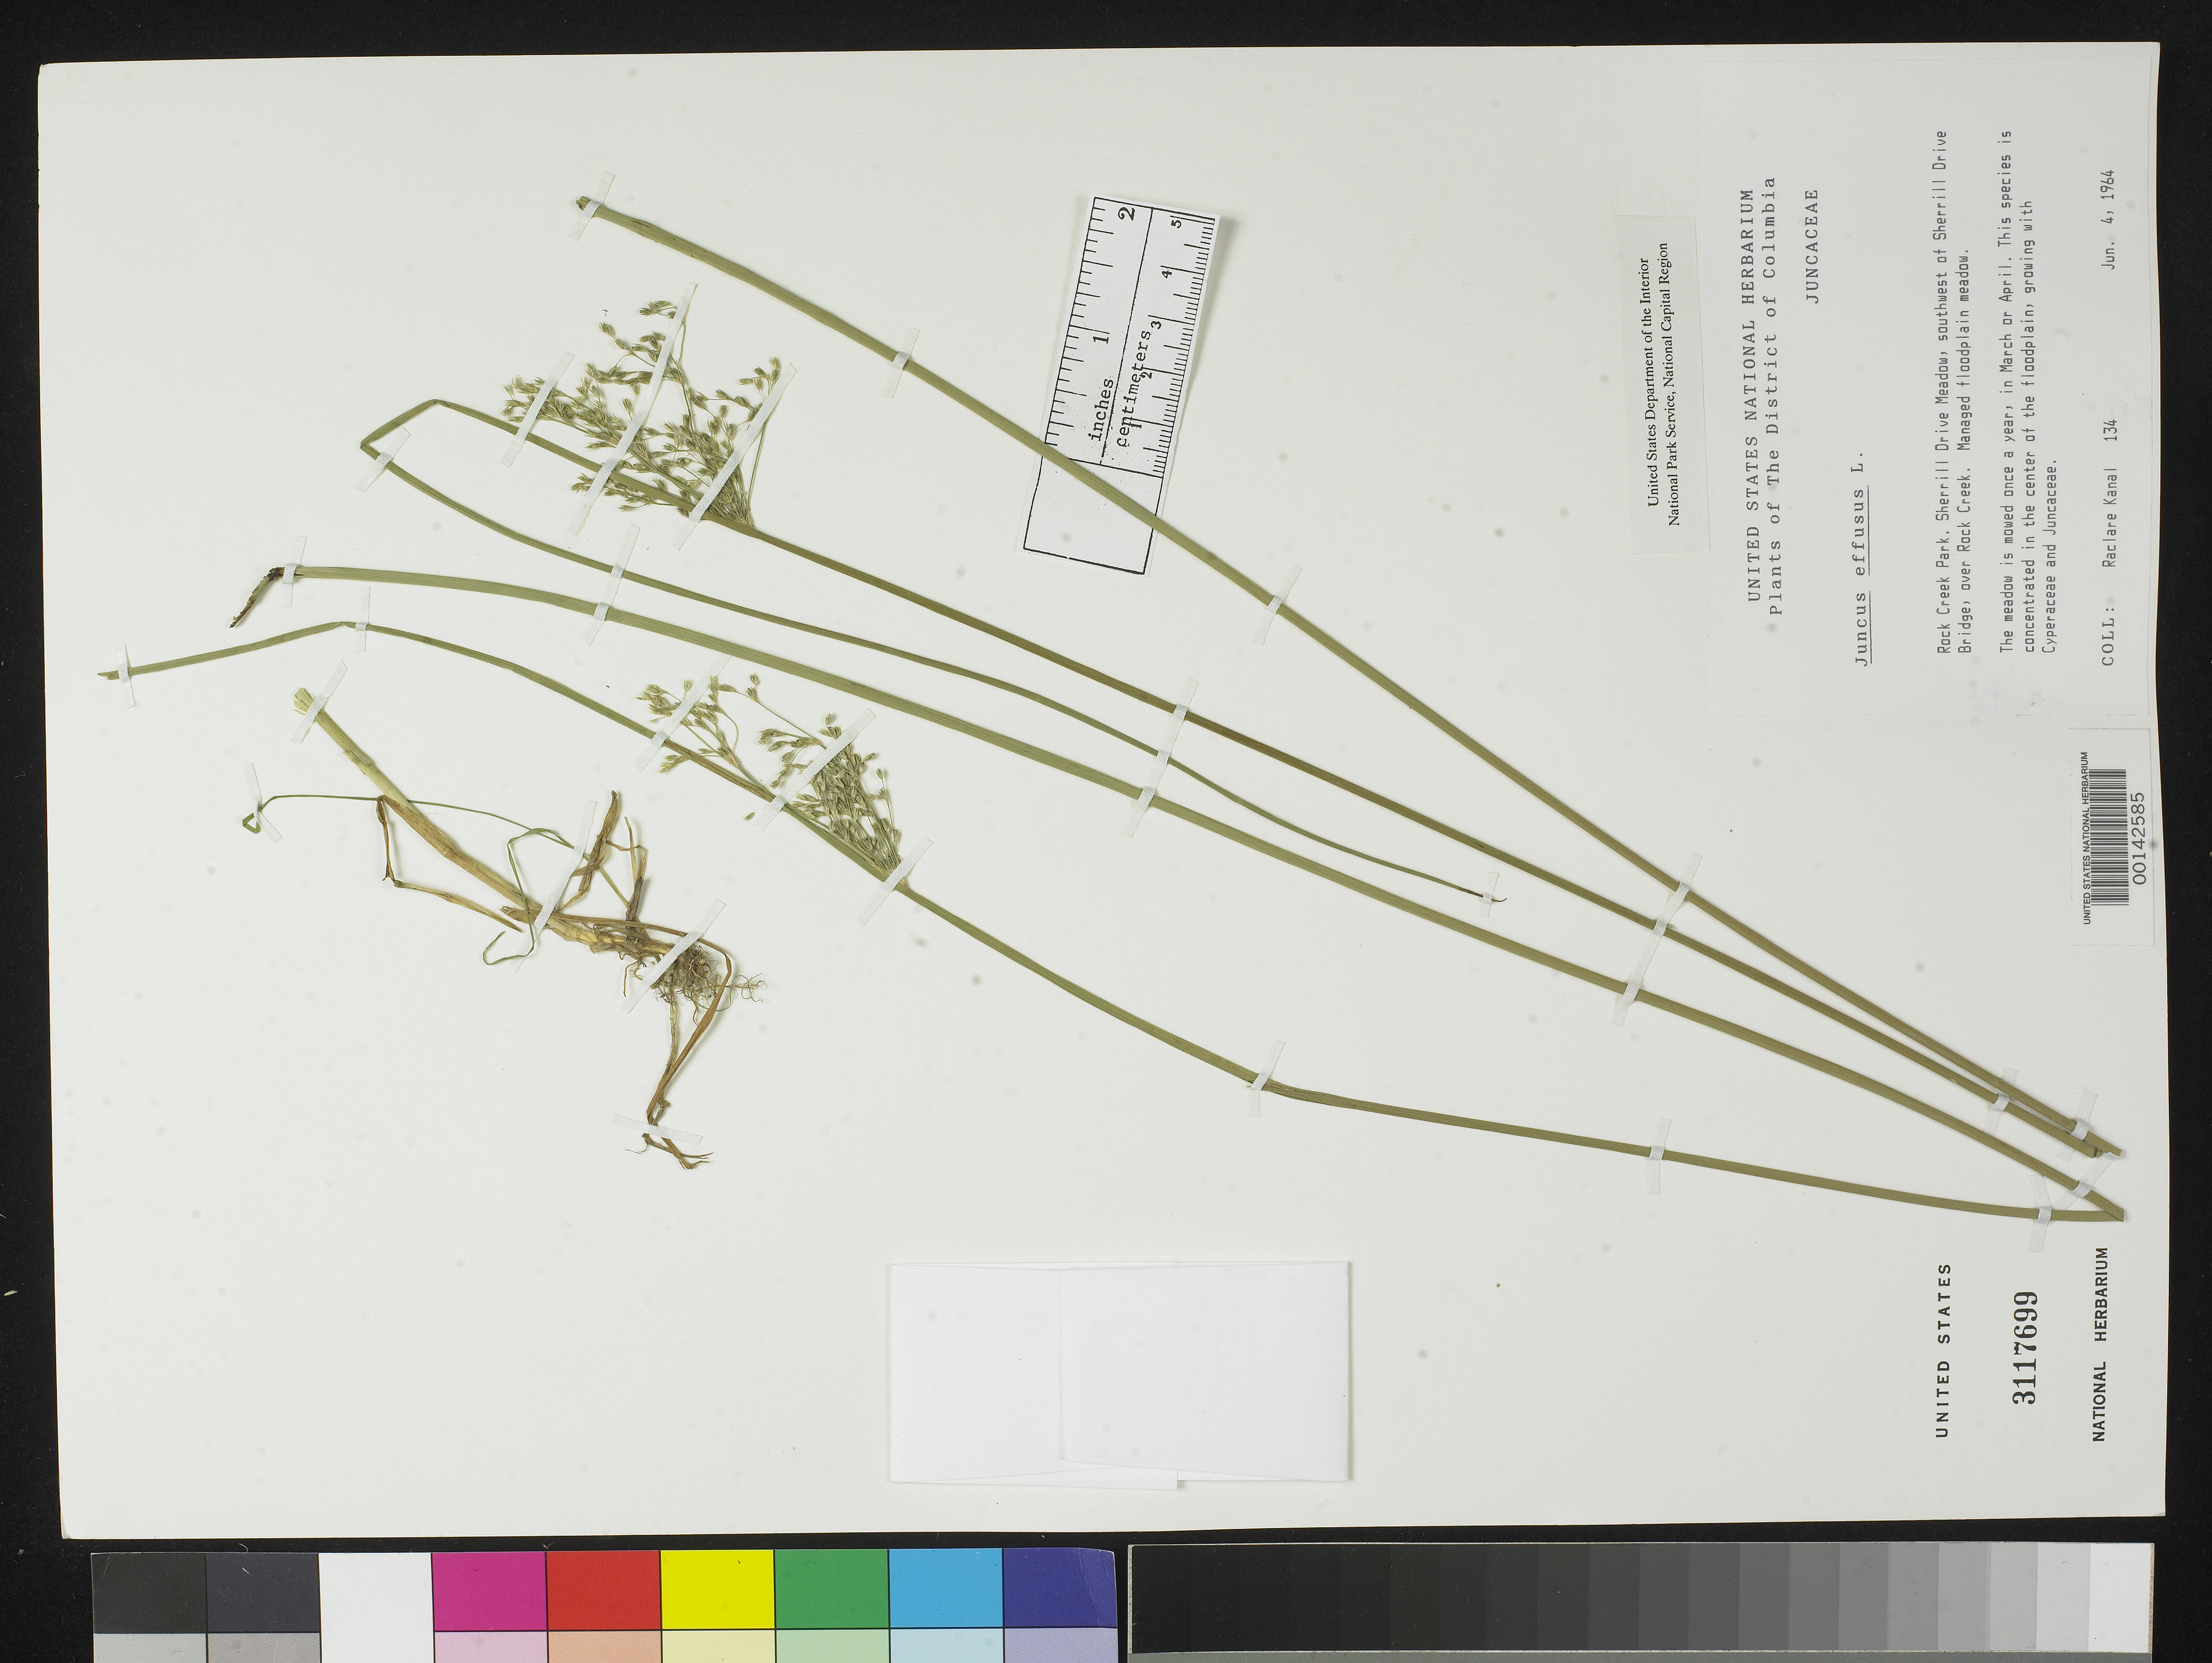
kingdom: Plantae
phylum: Tracheophyta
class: Liliopsida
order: Poales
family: Juncaceae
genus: Juncus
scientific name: Juncus effusus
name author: L.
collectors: R. Kanal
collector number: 134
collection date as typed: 04 Jun 1964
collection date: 1964-06-04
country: United States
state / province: District of Columbia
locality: Rock Creek Park. Sherrill Drive Meadow, southwest of Sherrill Drive Bridge, over Rock Creek. Rock Creek Park and vicinity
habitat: Managed floodplain meadow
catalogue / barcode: US 3117699